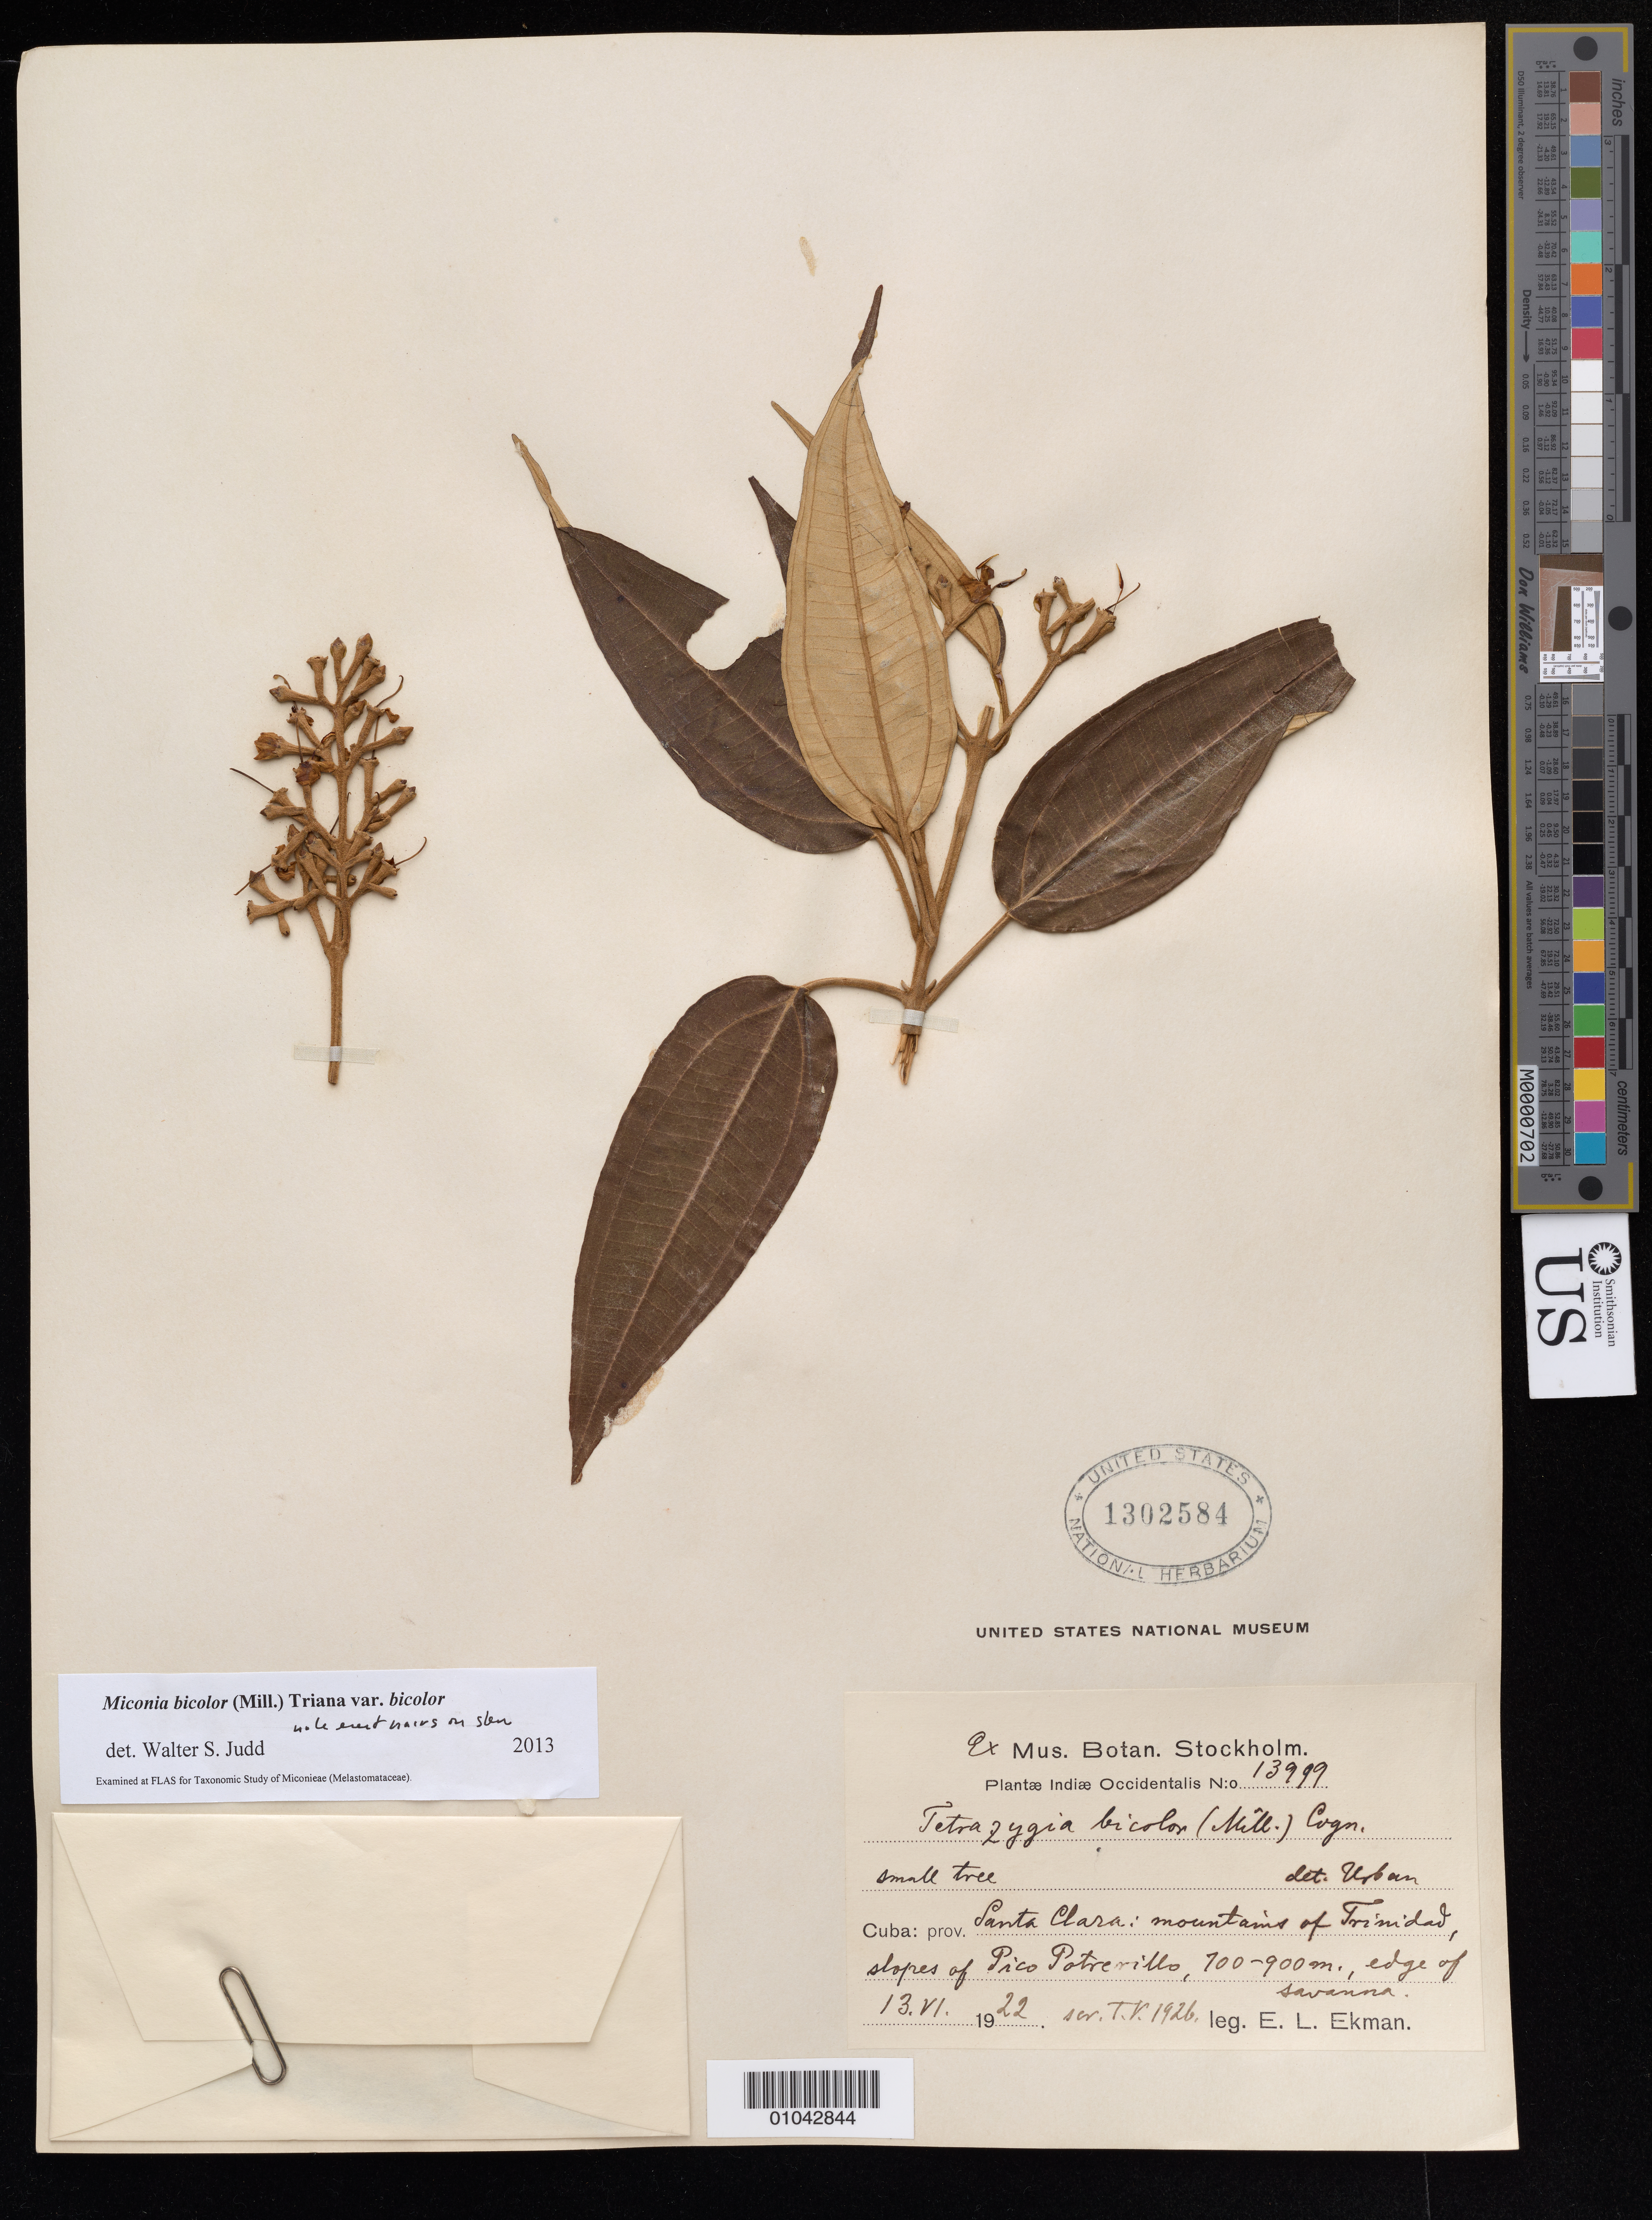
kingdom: Plantae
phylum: Tracheophyta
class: Magnoliopsida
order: Myrtales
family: Melastomataceae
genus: Miconia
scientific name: Miconia bicolor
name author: (Mill.) Triana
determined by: Judd, Walter S.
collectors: E. L. Ekman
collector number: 13999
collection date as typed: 13 Jun 1922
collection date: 1922-06-13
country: Cuba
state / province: Santa Clara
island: Cuba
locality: Trinidad Mts , slopes of Pico Potrevillo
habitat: Edge of savanna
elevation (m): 700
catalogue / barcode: US 1302584